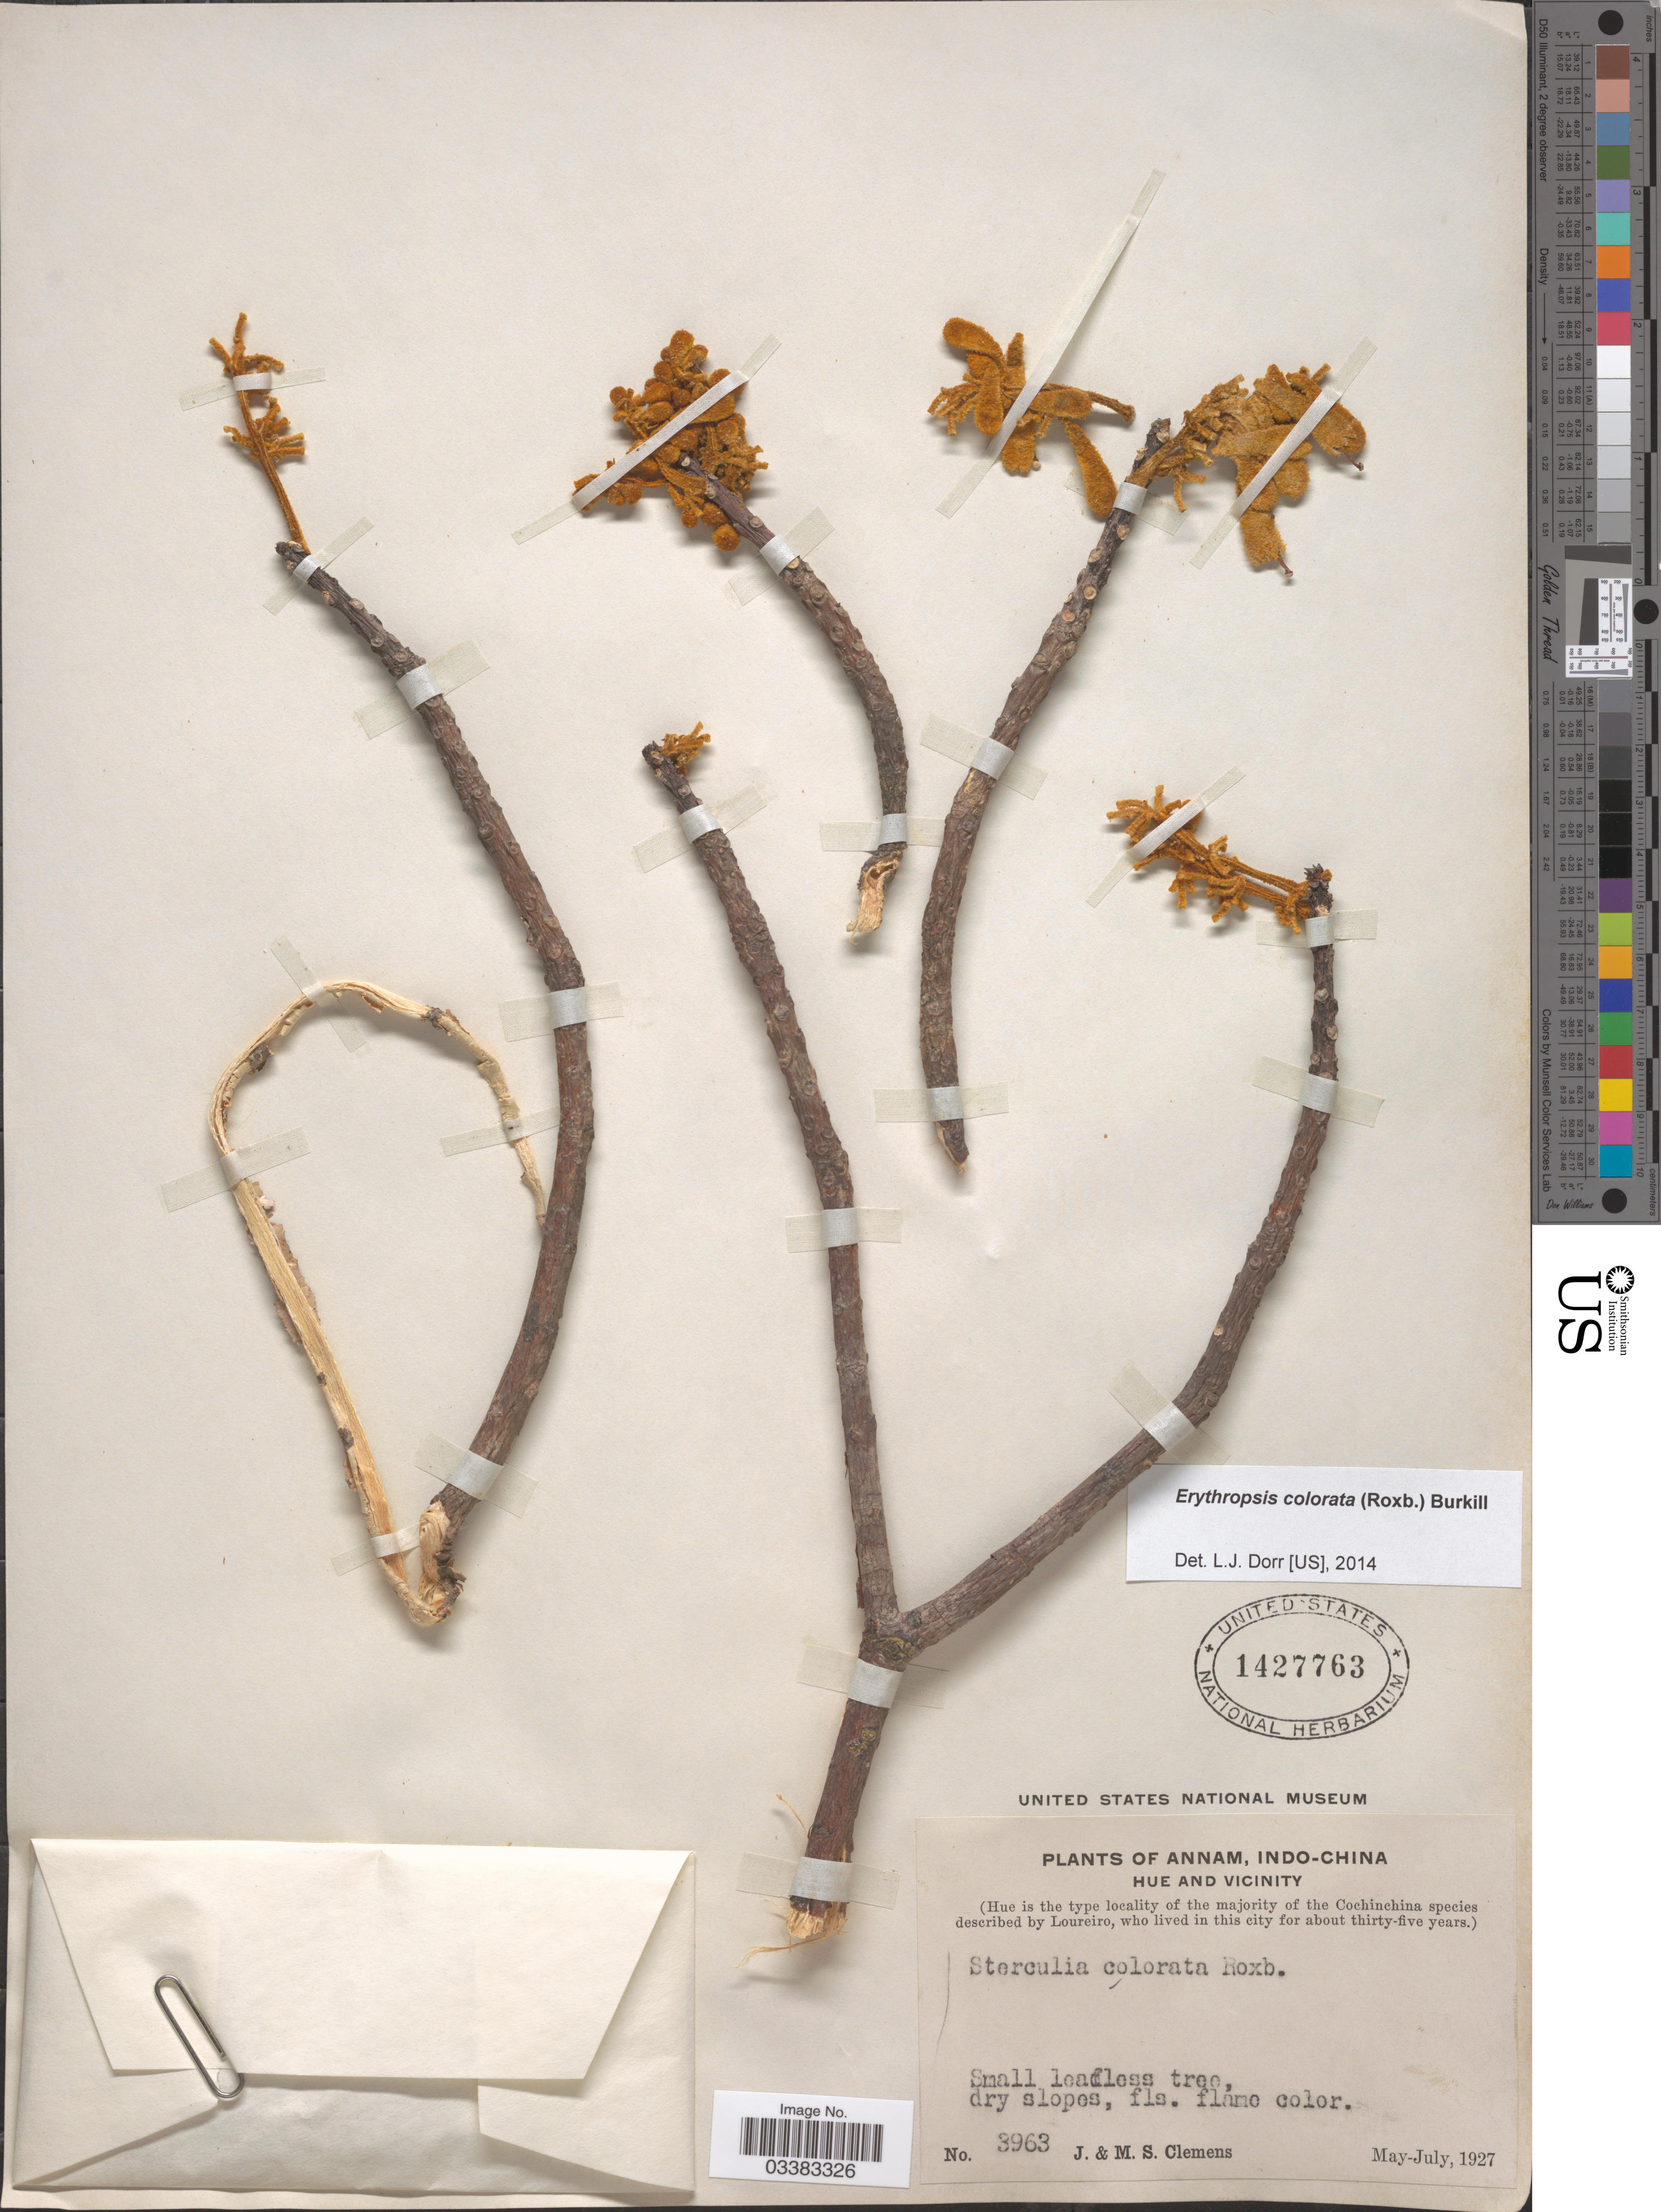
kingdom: Plantae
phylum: Tracheophyta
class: Magnoliopsida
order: Malvales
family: Malvaceae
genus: Erythropsis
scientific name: Erythropsis colorata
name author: (Roxb.) Burkill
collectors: J. Clemens & M. S. Clemens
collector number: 3963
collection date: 1927-05/1927-07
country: Vietnam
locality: Annam, Indo-China. Hue and vicinity.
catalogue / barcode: US 1427763